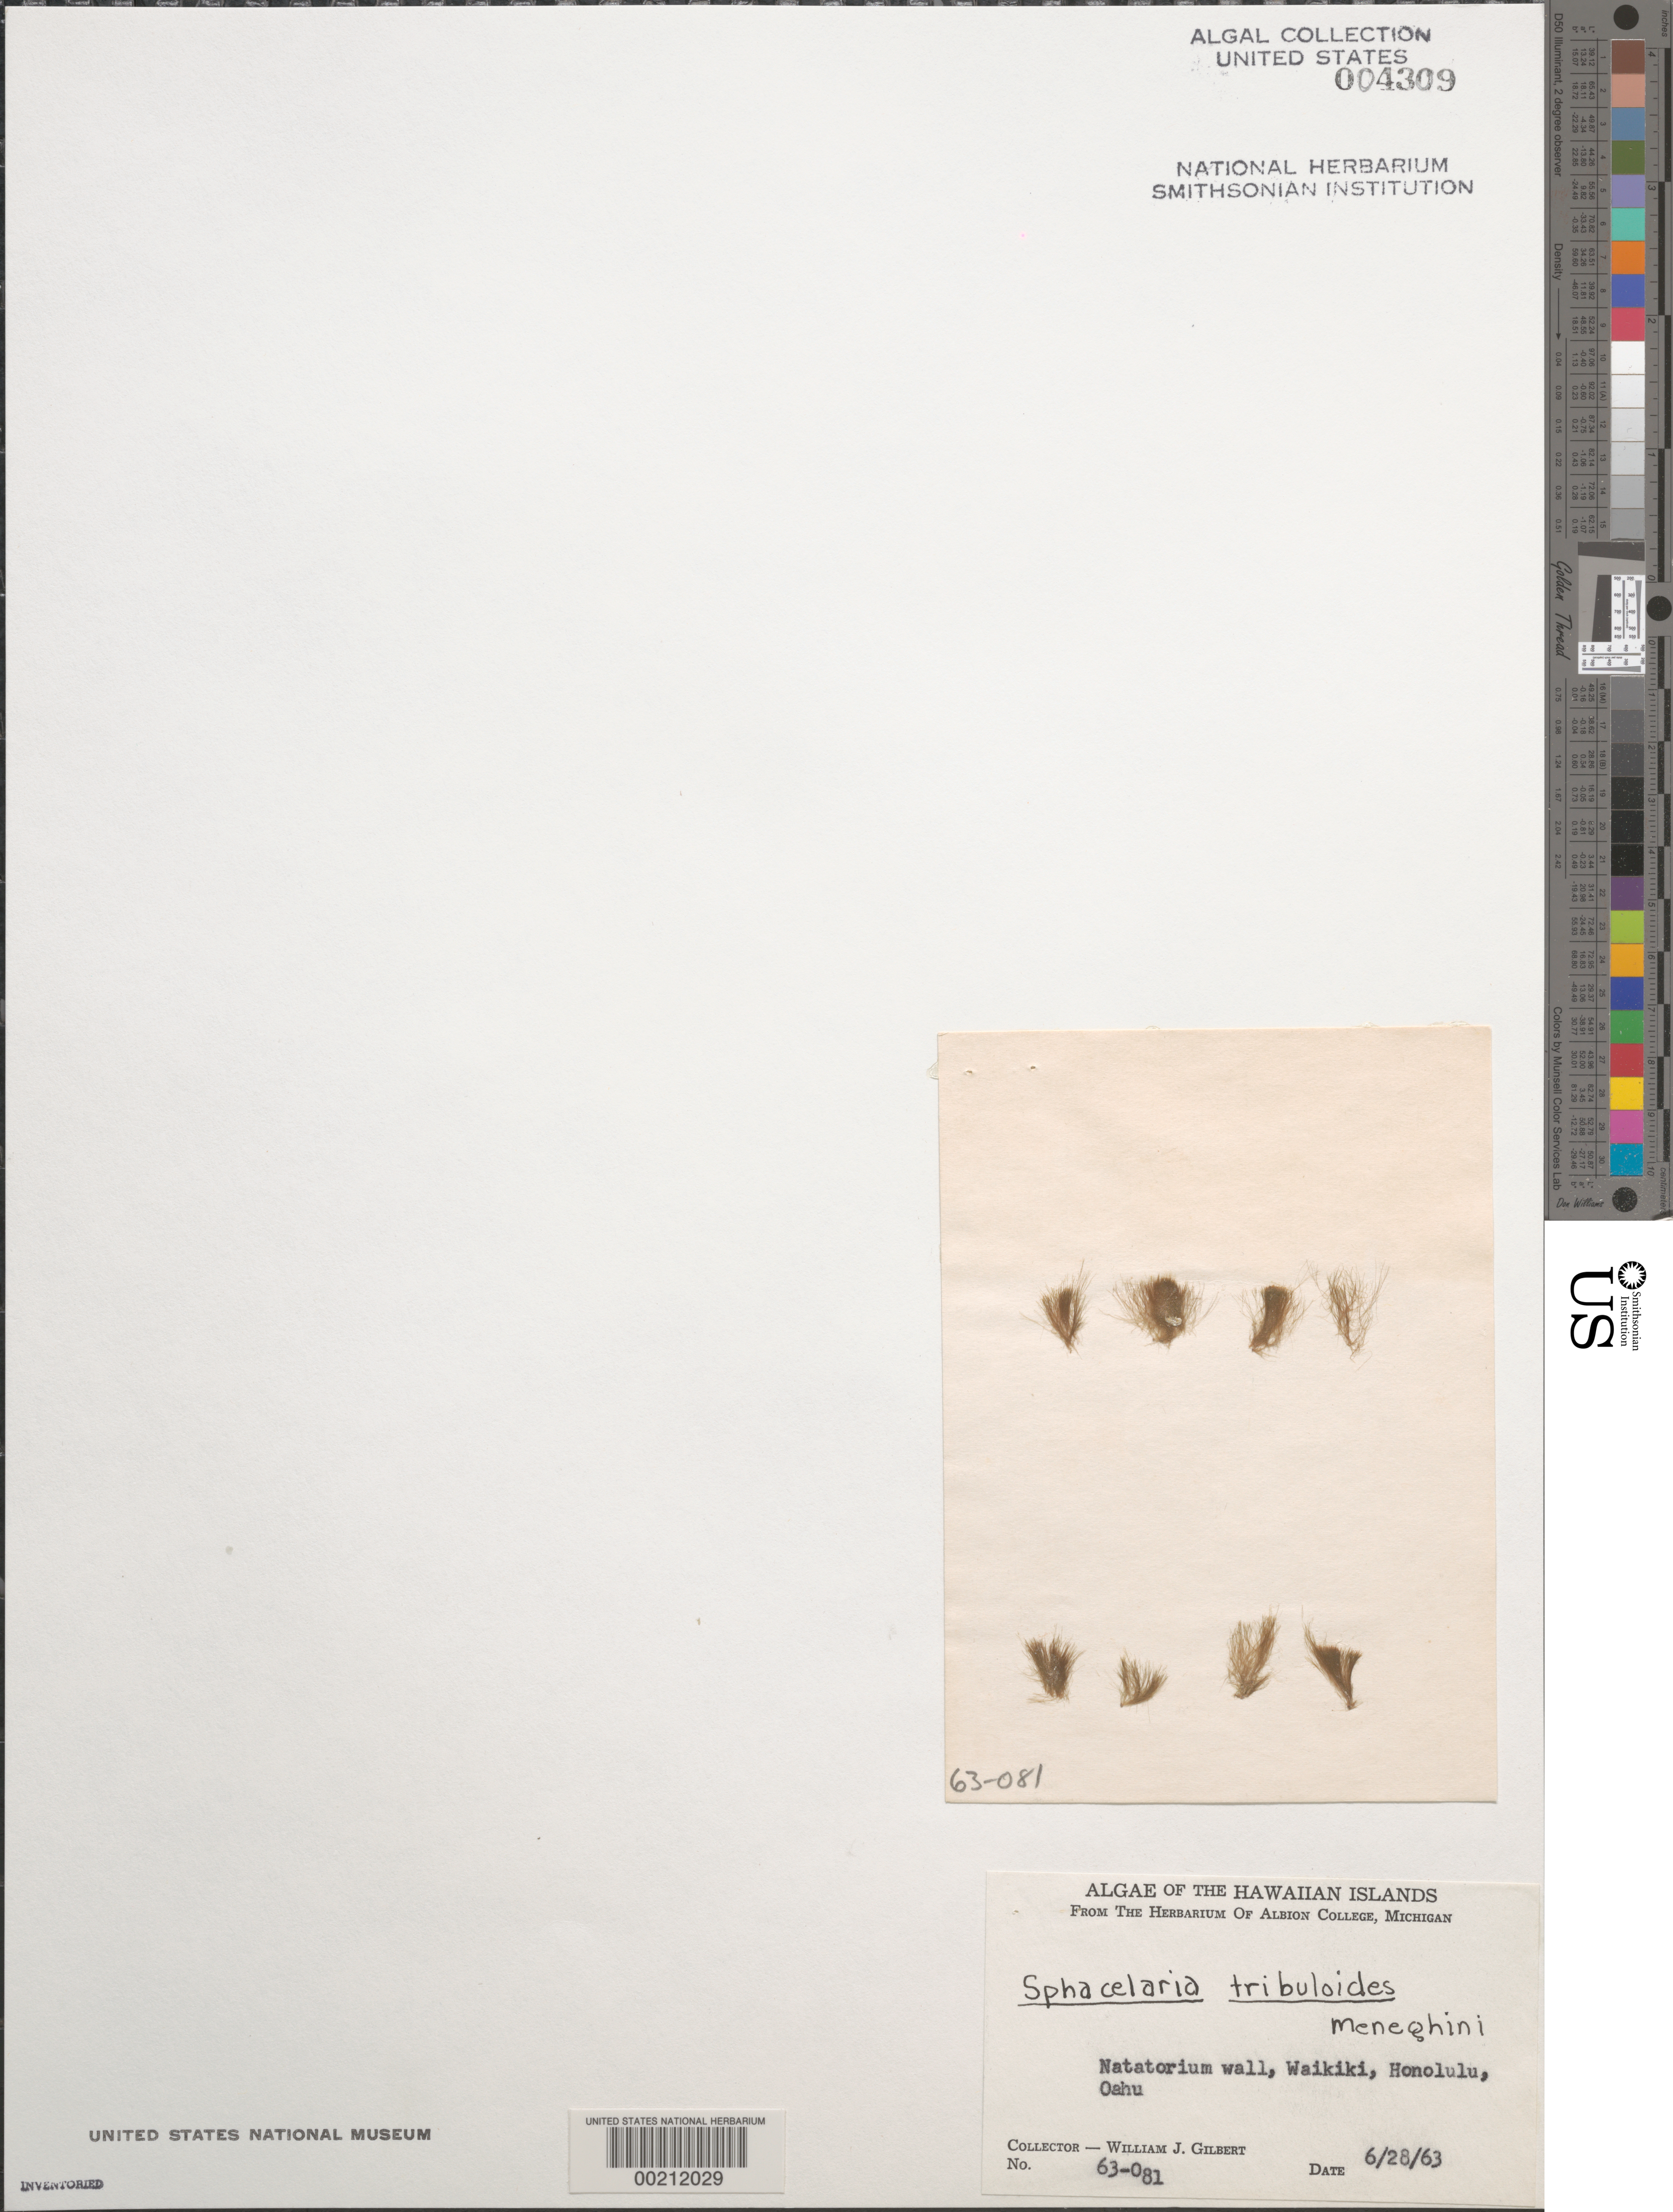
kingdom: Chromista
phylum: Ochrophyta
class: Phaeophyceae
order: Sphacelariales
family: Sphacelariaceae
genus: Sphacelaria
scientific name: Sphacelaria tribuloides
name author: Menegh.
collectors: W. J. Gilbert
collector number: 63-081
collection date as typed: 28 Jun 1963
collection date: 1963-06-28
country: United States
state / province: Hawaii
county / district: Honolulu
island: Oahu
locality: Honolulu, Waikiki, Natatorium wall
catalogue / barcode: US 4309